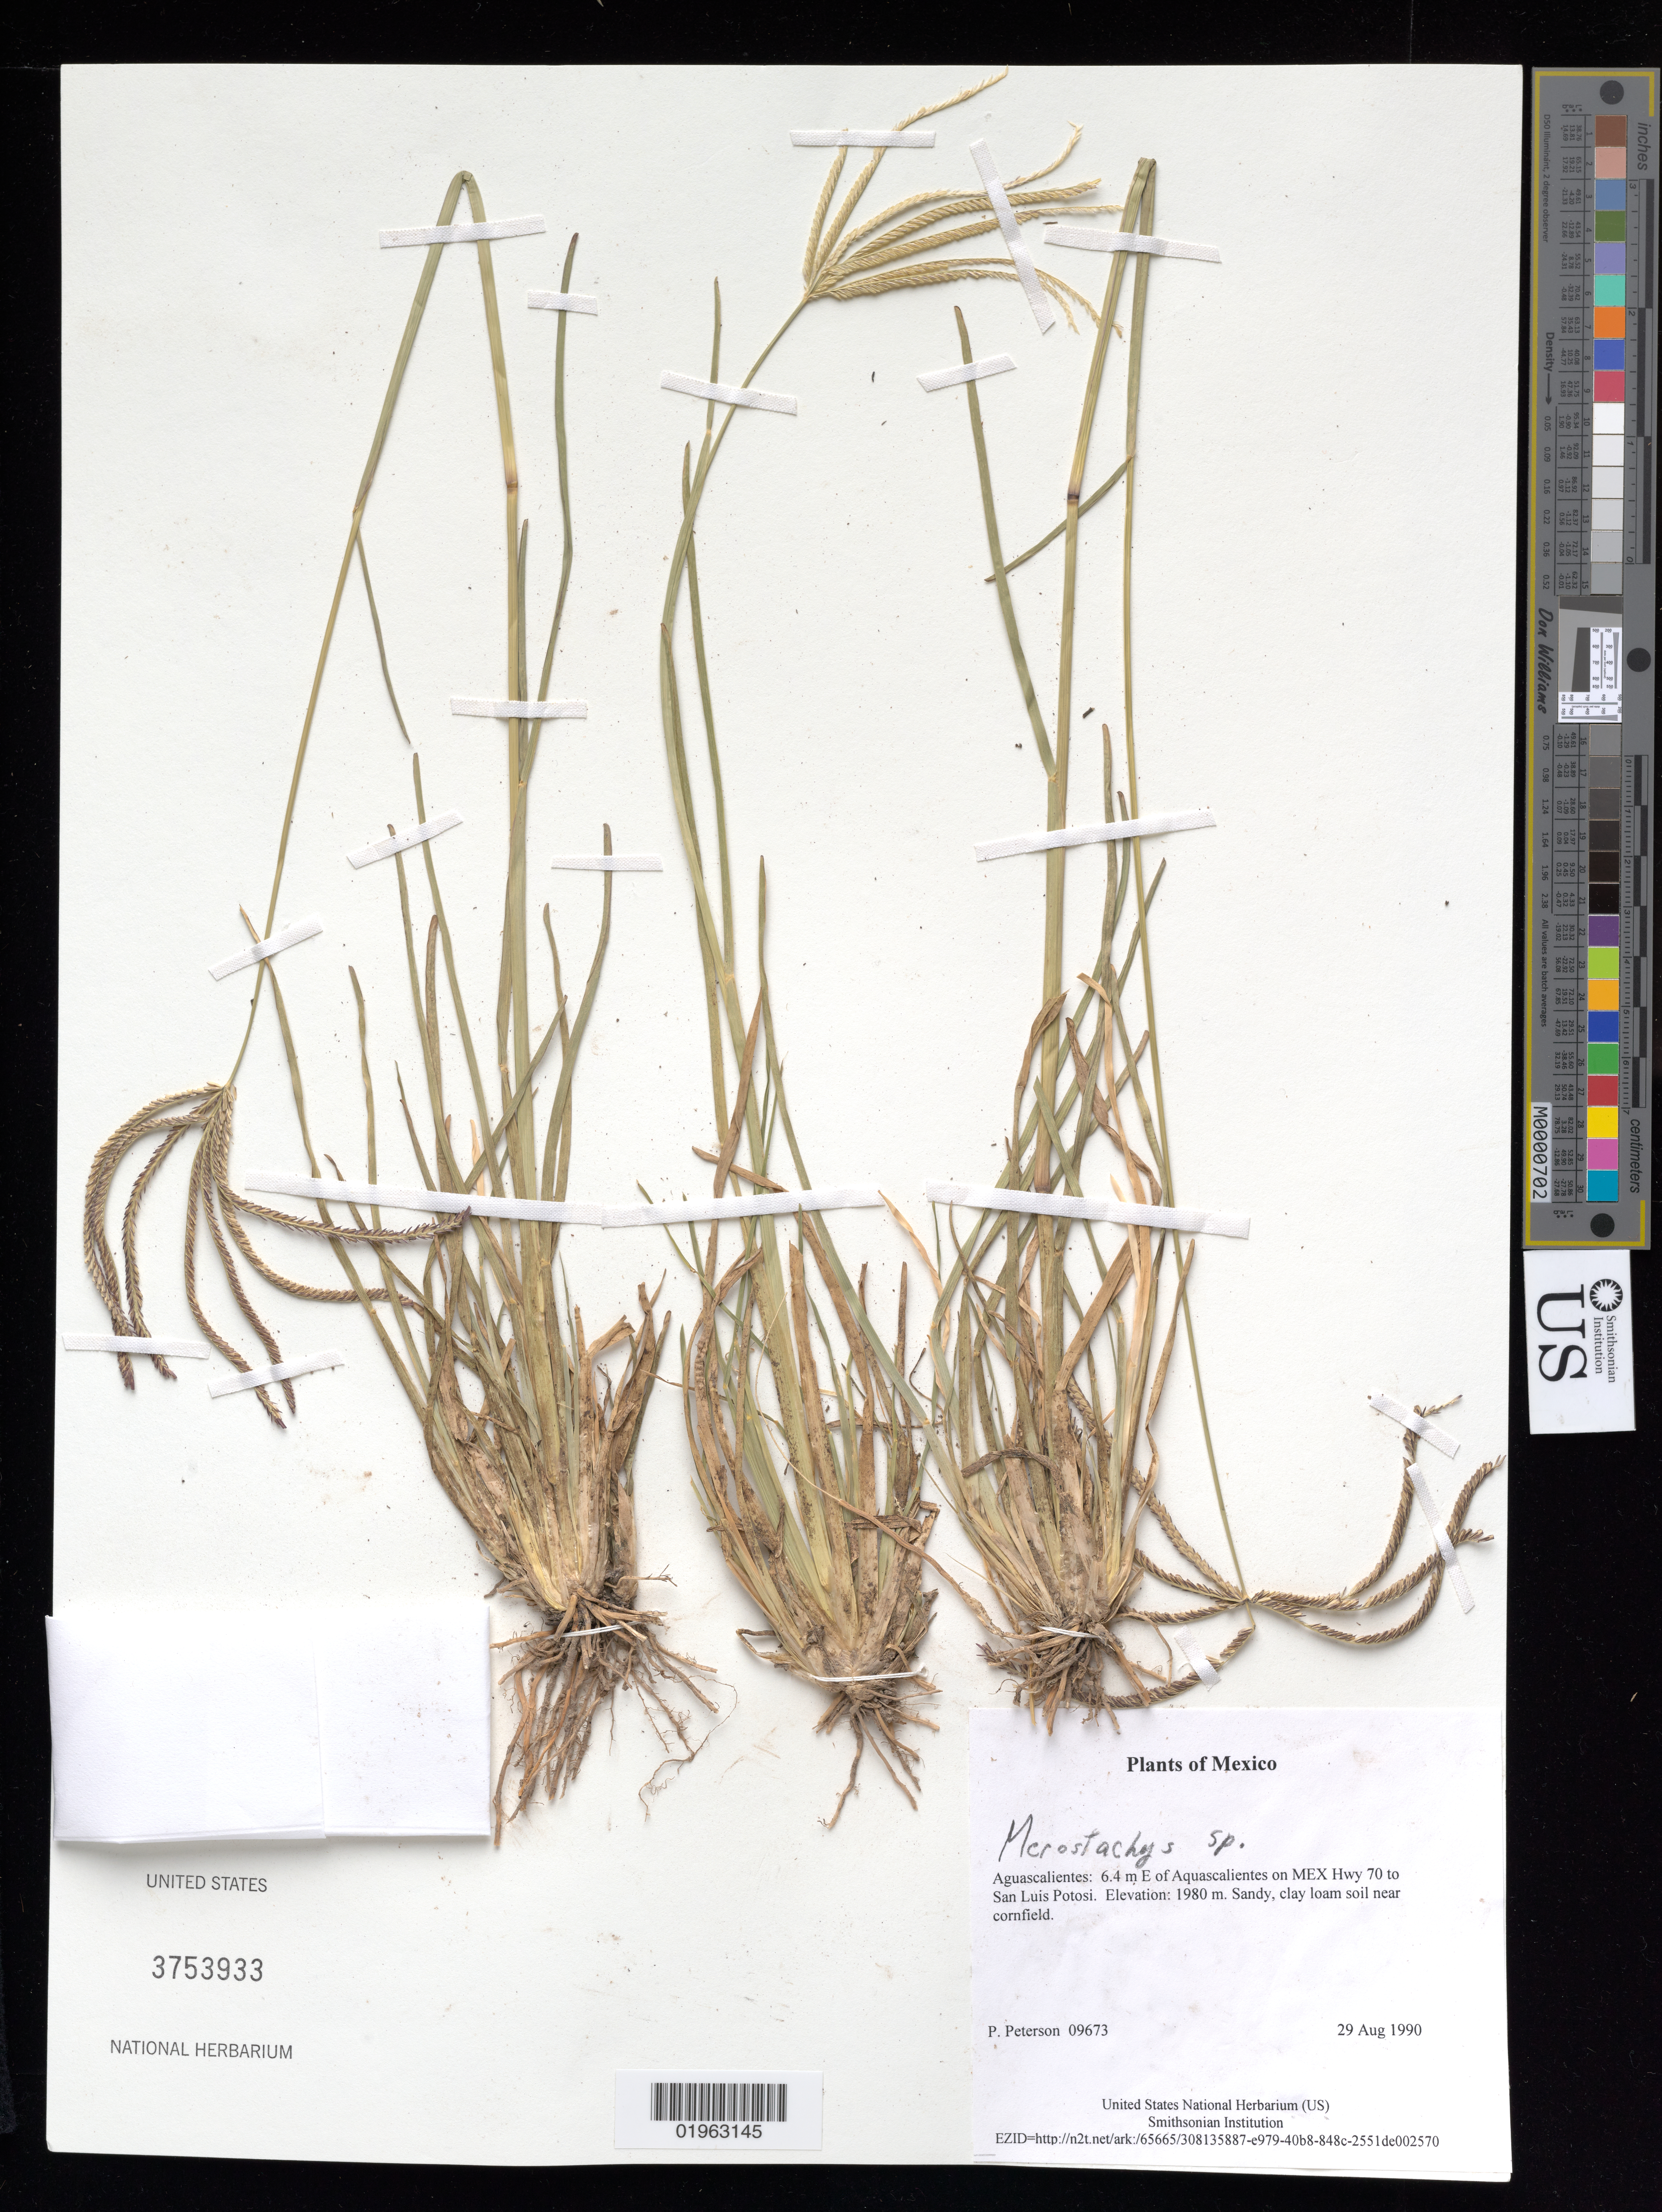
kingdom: Plantae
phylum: Tracheophyta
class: Liliopsida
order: Poales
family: Poaceae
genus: Chloris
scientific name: Chloris submutica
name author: Kunth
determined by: Peterson, Paul M., (BOT), Smithsonian Institution - National Museum of Natural History (UNITED STATES)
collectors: P. M. Peterson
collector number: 09673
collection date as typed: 29 Aug 1990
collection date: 1990-08-29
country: Mexico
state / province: Aguascalientes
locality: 6.4 m E of Aquascalientes on MEX Hwy 70 to San Luis Potosi.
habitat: Sandy, clay loam soil near cornfield.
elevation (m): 1980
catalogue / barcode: US 3753933